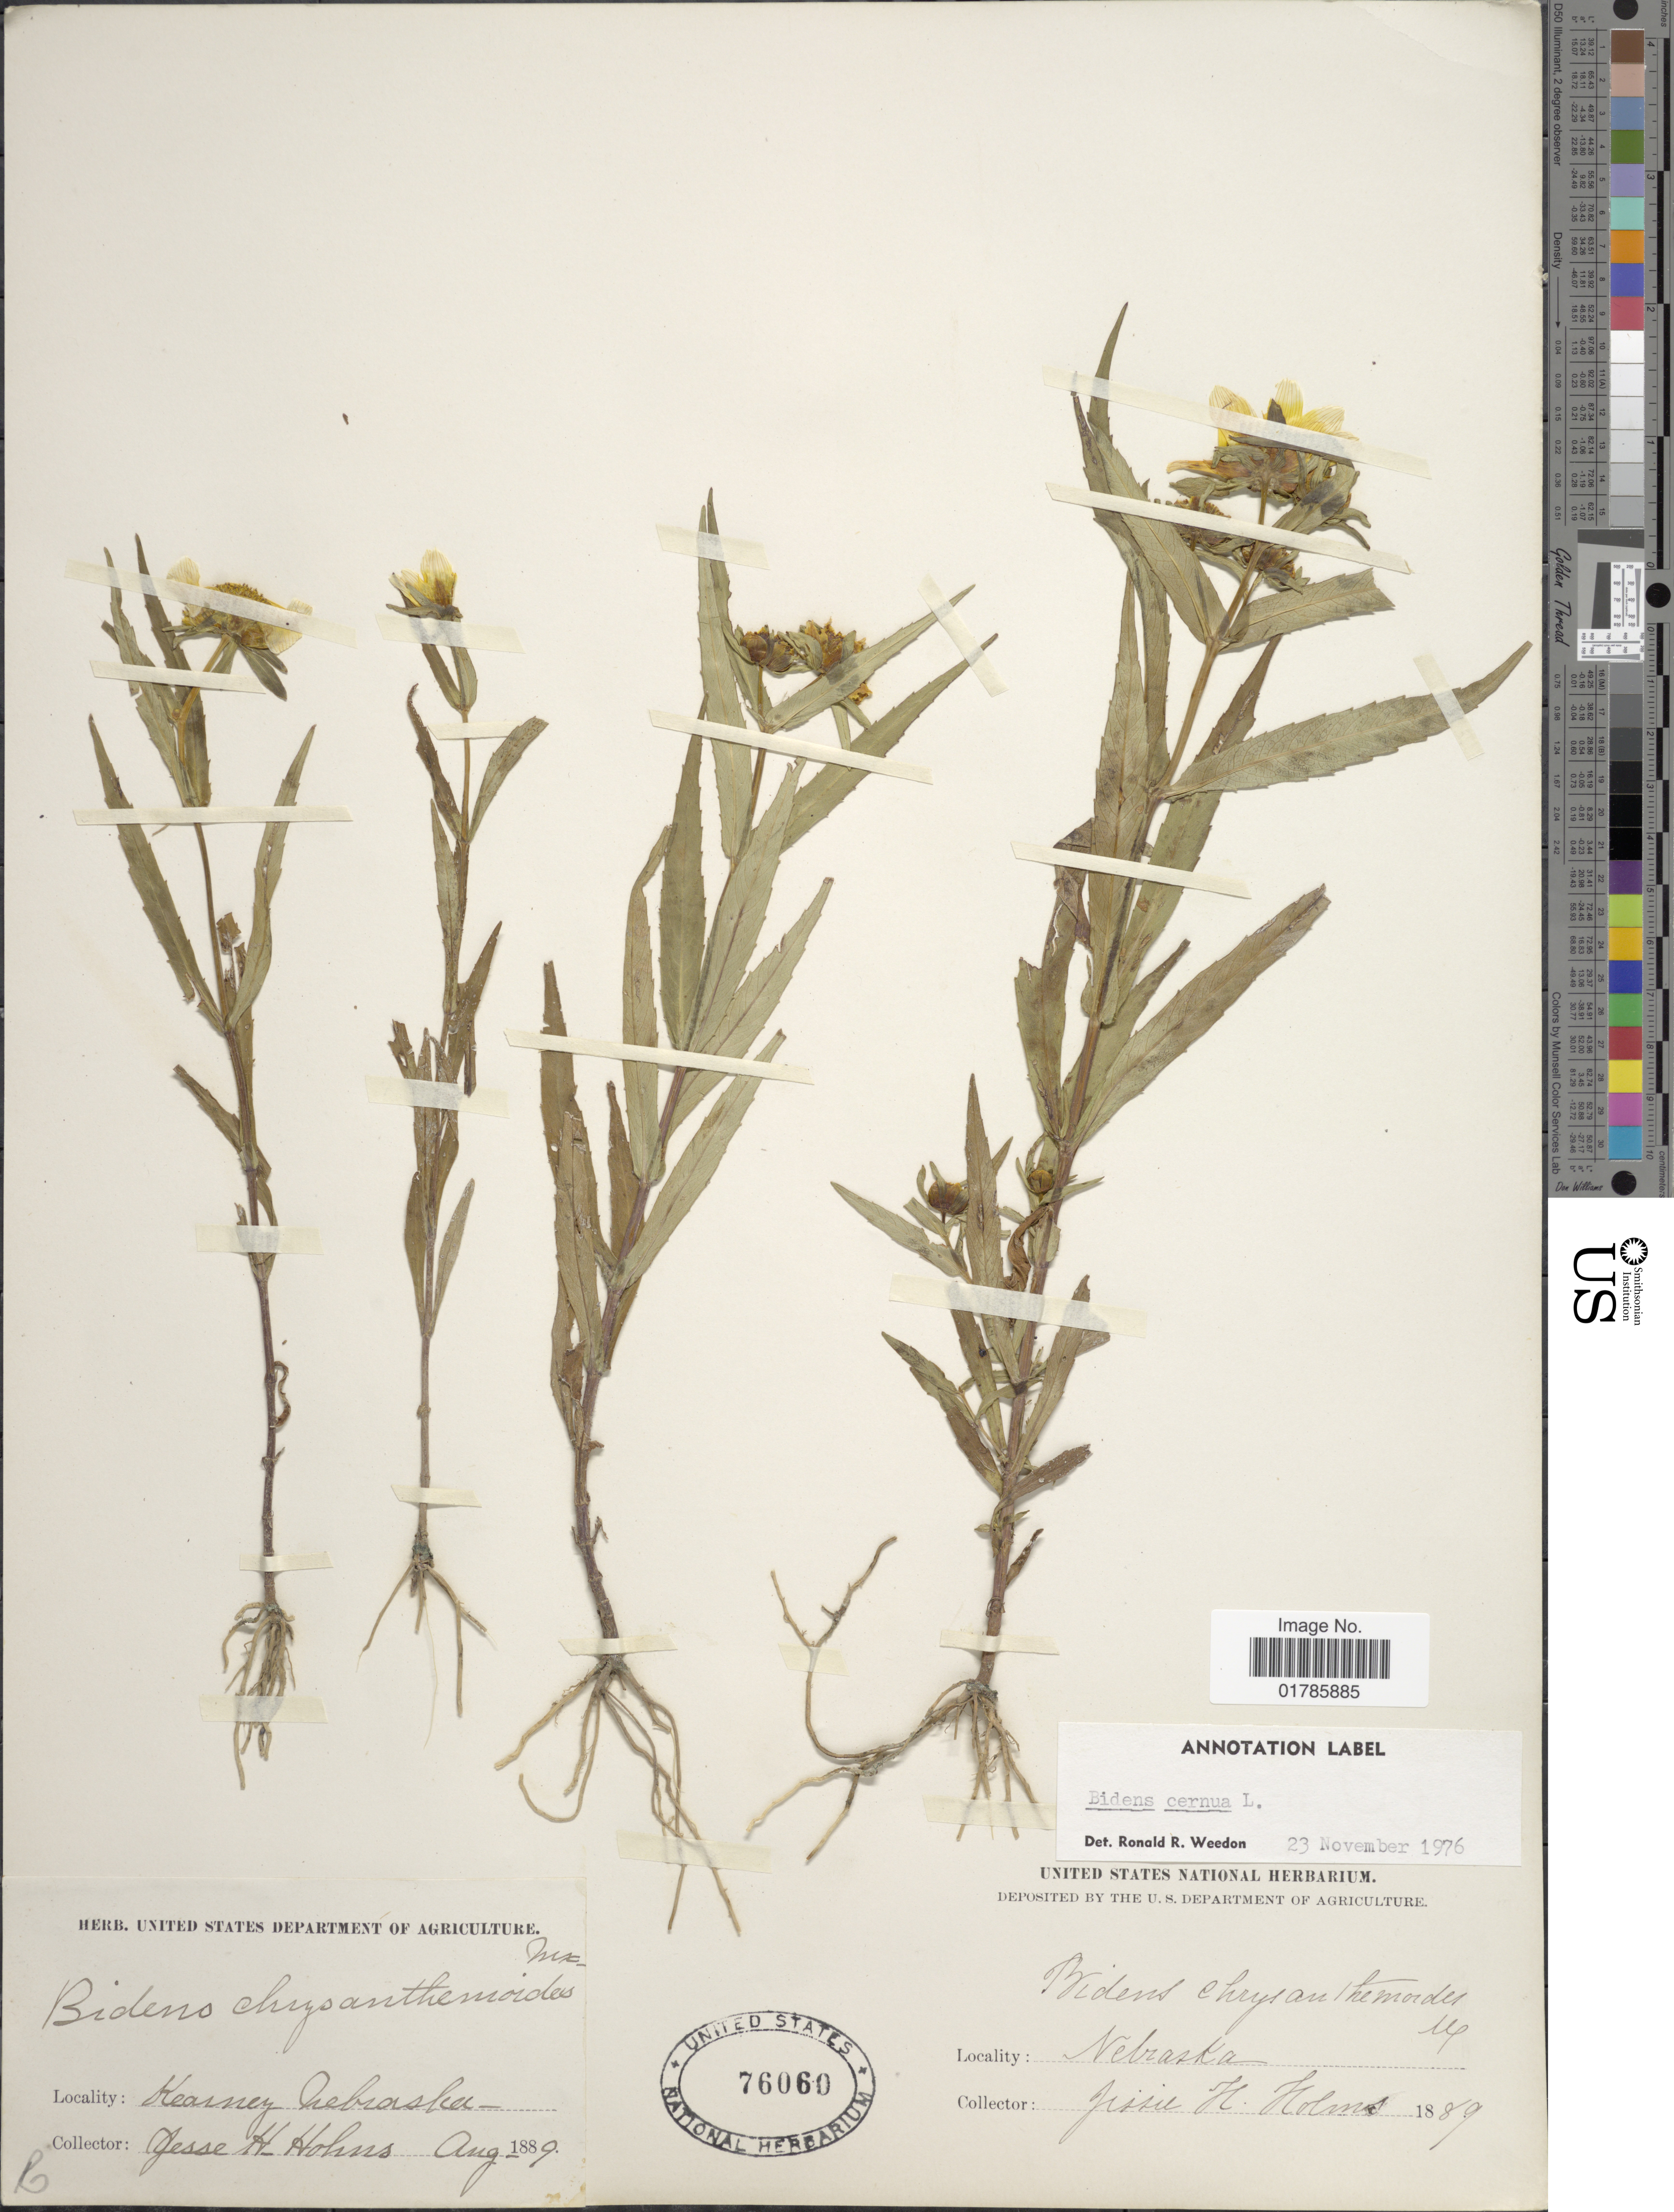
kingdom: Plantae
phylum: Tracheophyta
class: Magnoliopsida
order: Asterales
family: Asteraceae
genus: Bidens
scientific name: Bidens cernua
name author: L.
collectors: J. H. Holms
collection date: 1889-08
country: United States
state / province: Nebraska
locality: Kearney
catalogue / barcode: US 76060